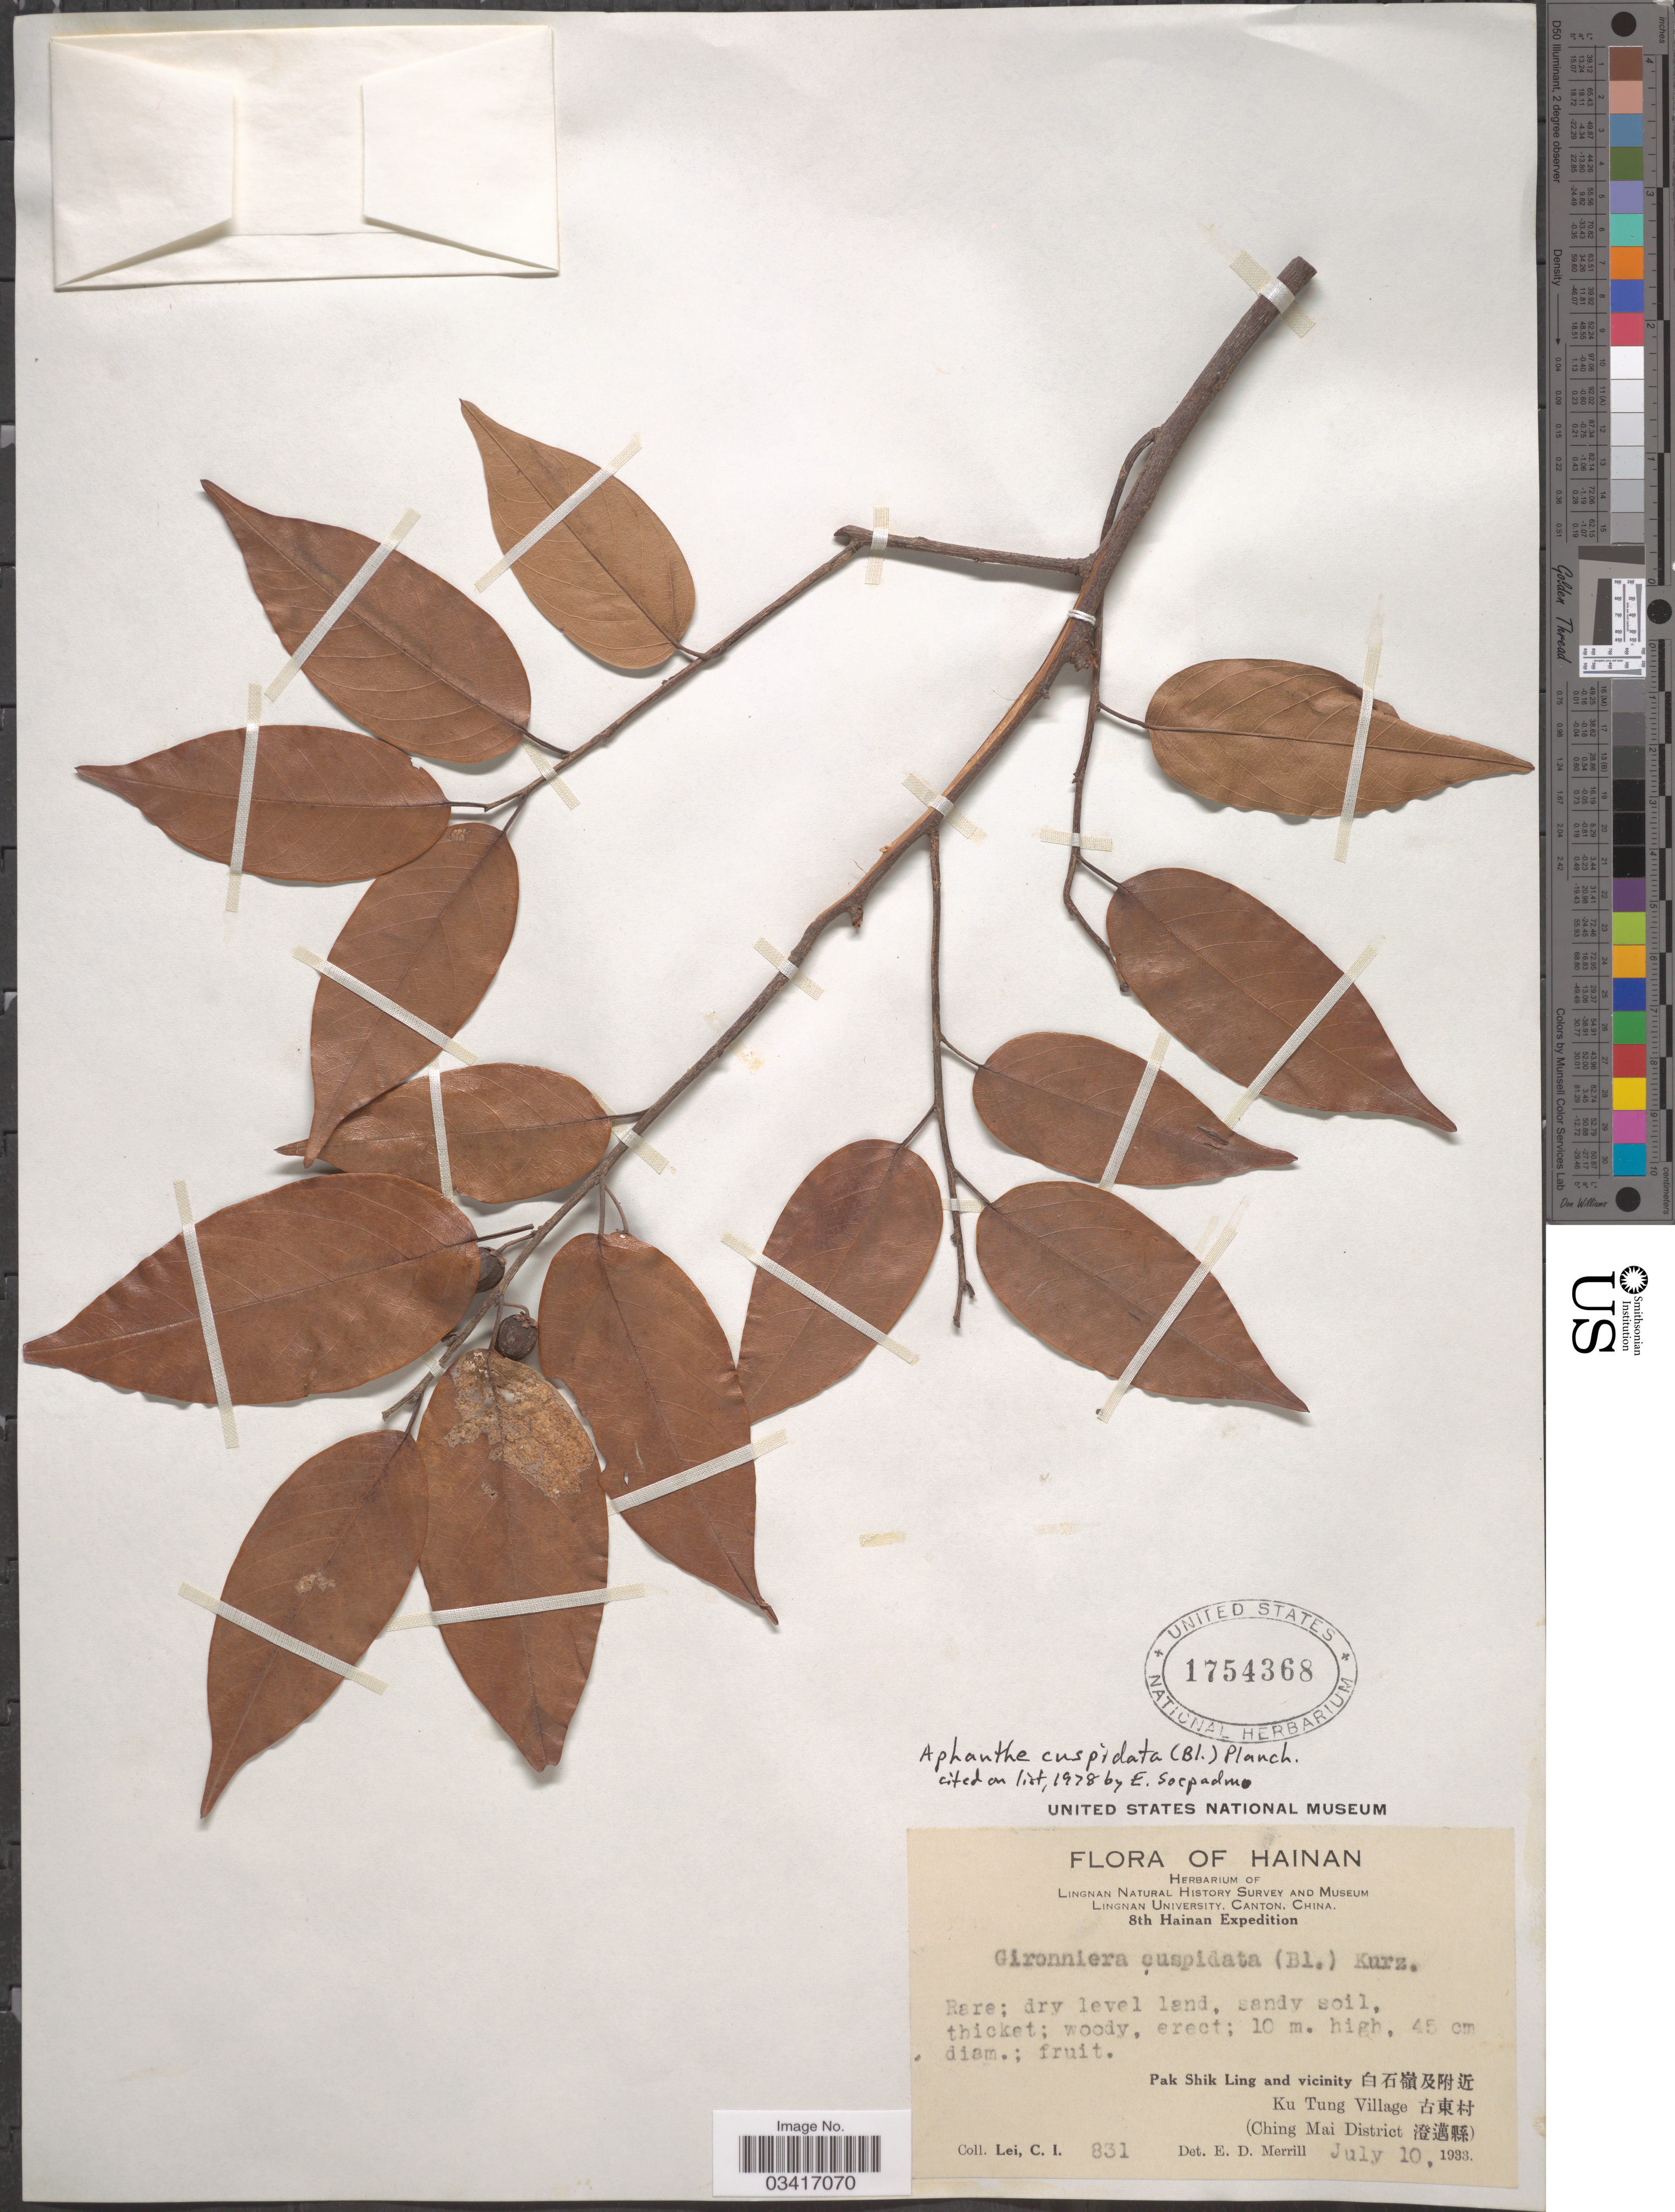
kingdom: Plantae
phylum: Tracheophyta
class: Magnoliopsida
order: Rosales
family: Cannabaceae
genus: Aphananthe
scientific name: Aphananthe cuspidata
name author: (Blume) Planch.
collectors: C. I. Lei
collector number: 831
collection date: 1933-07-10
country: China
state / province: Hainan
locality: Pak Shik Ling and vicinity X. Ku Tung Village X. (Ching Mai District X).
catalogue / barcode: US 1754368